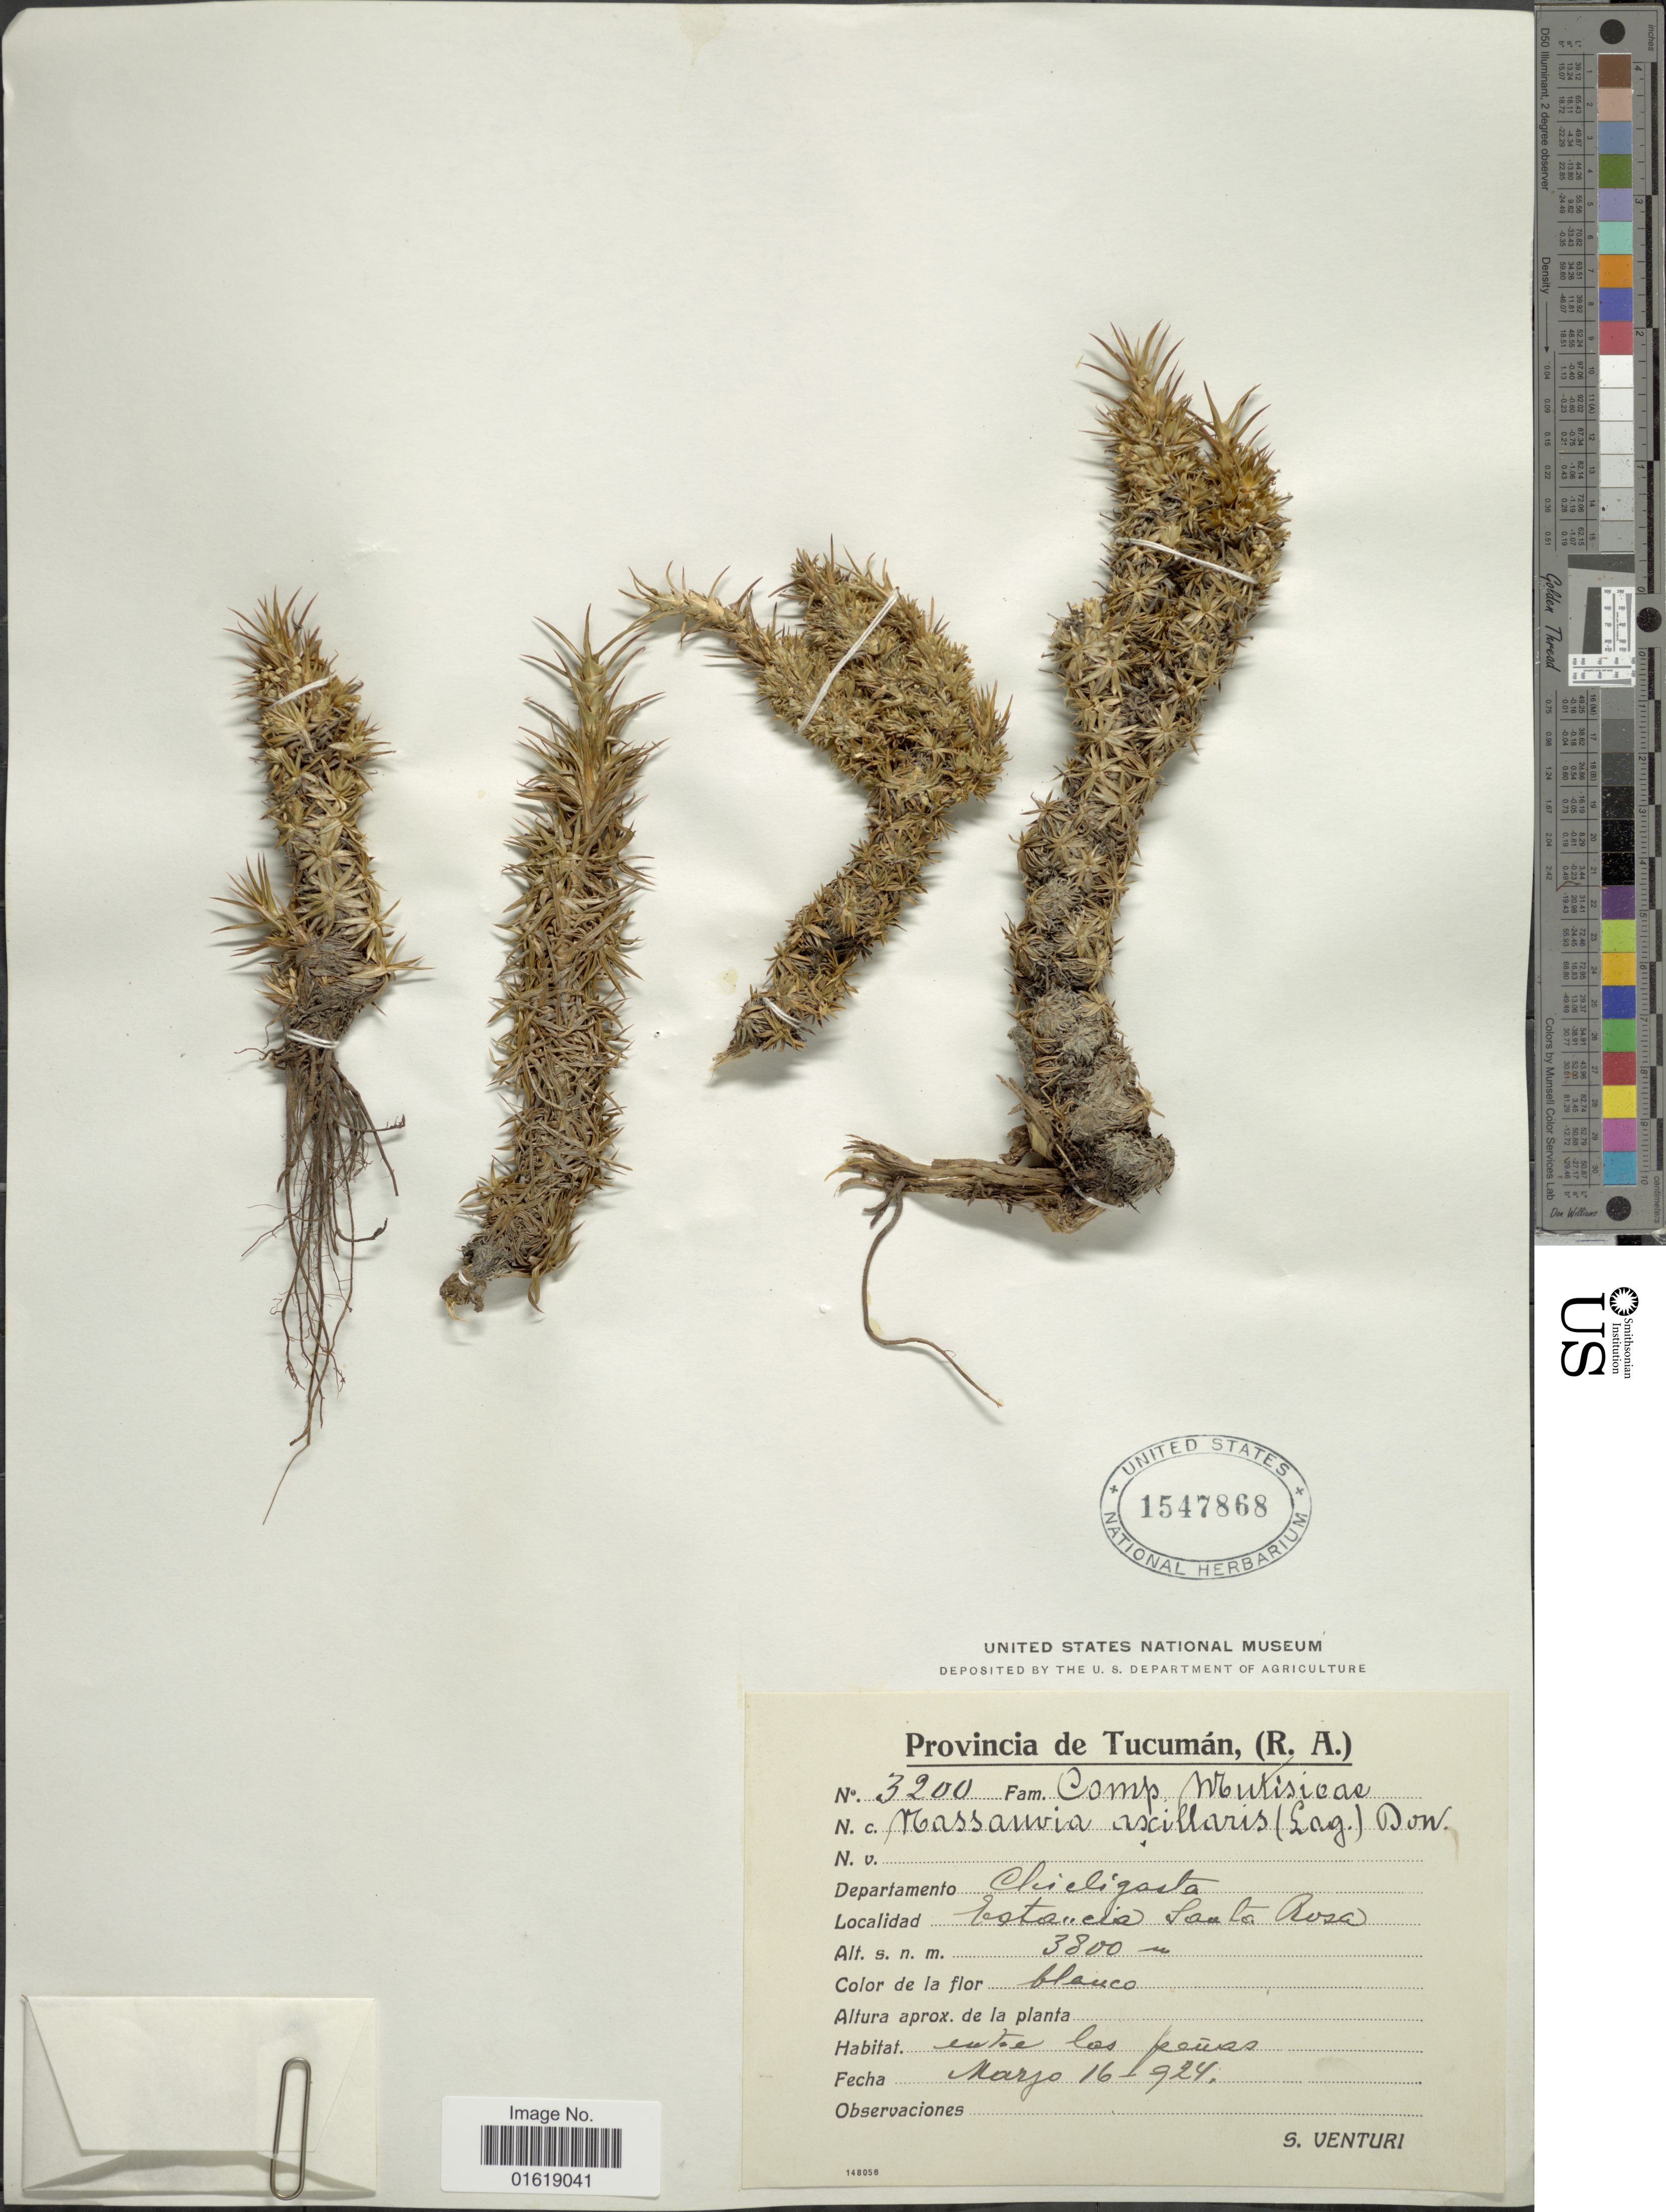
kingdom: Plantae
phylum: Tracheophyta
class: Magnoliopsida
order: Asterales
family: Asteraceae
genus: Nassauvia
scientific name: Nassauvia axillaris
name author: D. Don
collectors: S. Venturi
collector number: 3200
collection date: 1924-03-16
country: Argentina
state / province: Tucuman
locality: Provincia de Tucumán, (R.A.). Departamento Chicligasta. Estancia Santa Rosa.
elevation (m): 3800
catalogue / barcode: US 1547868